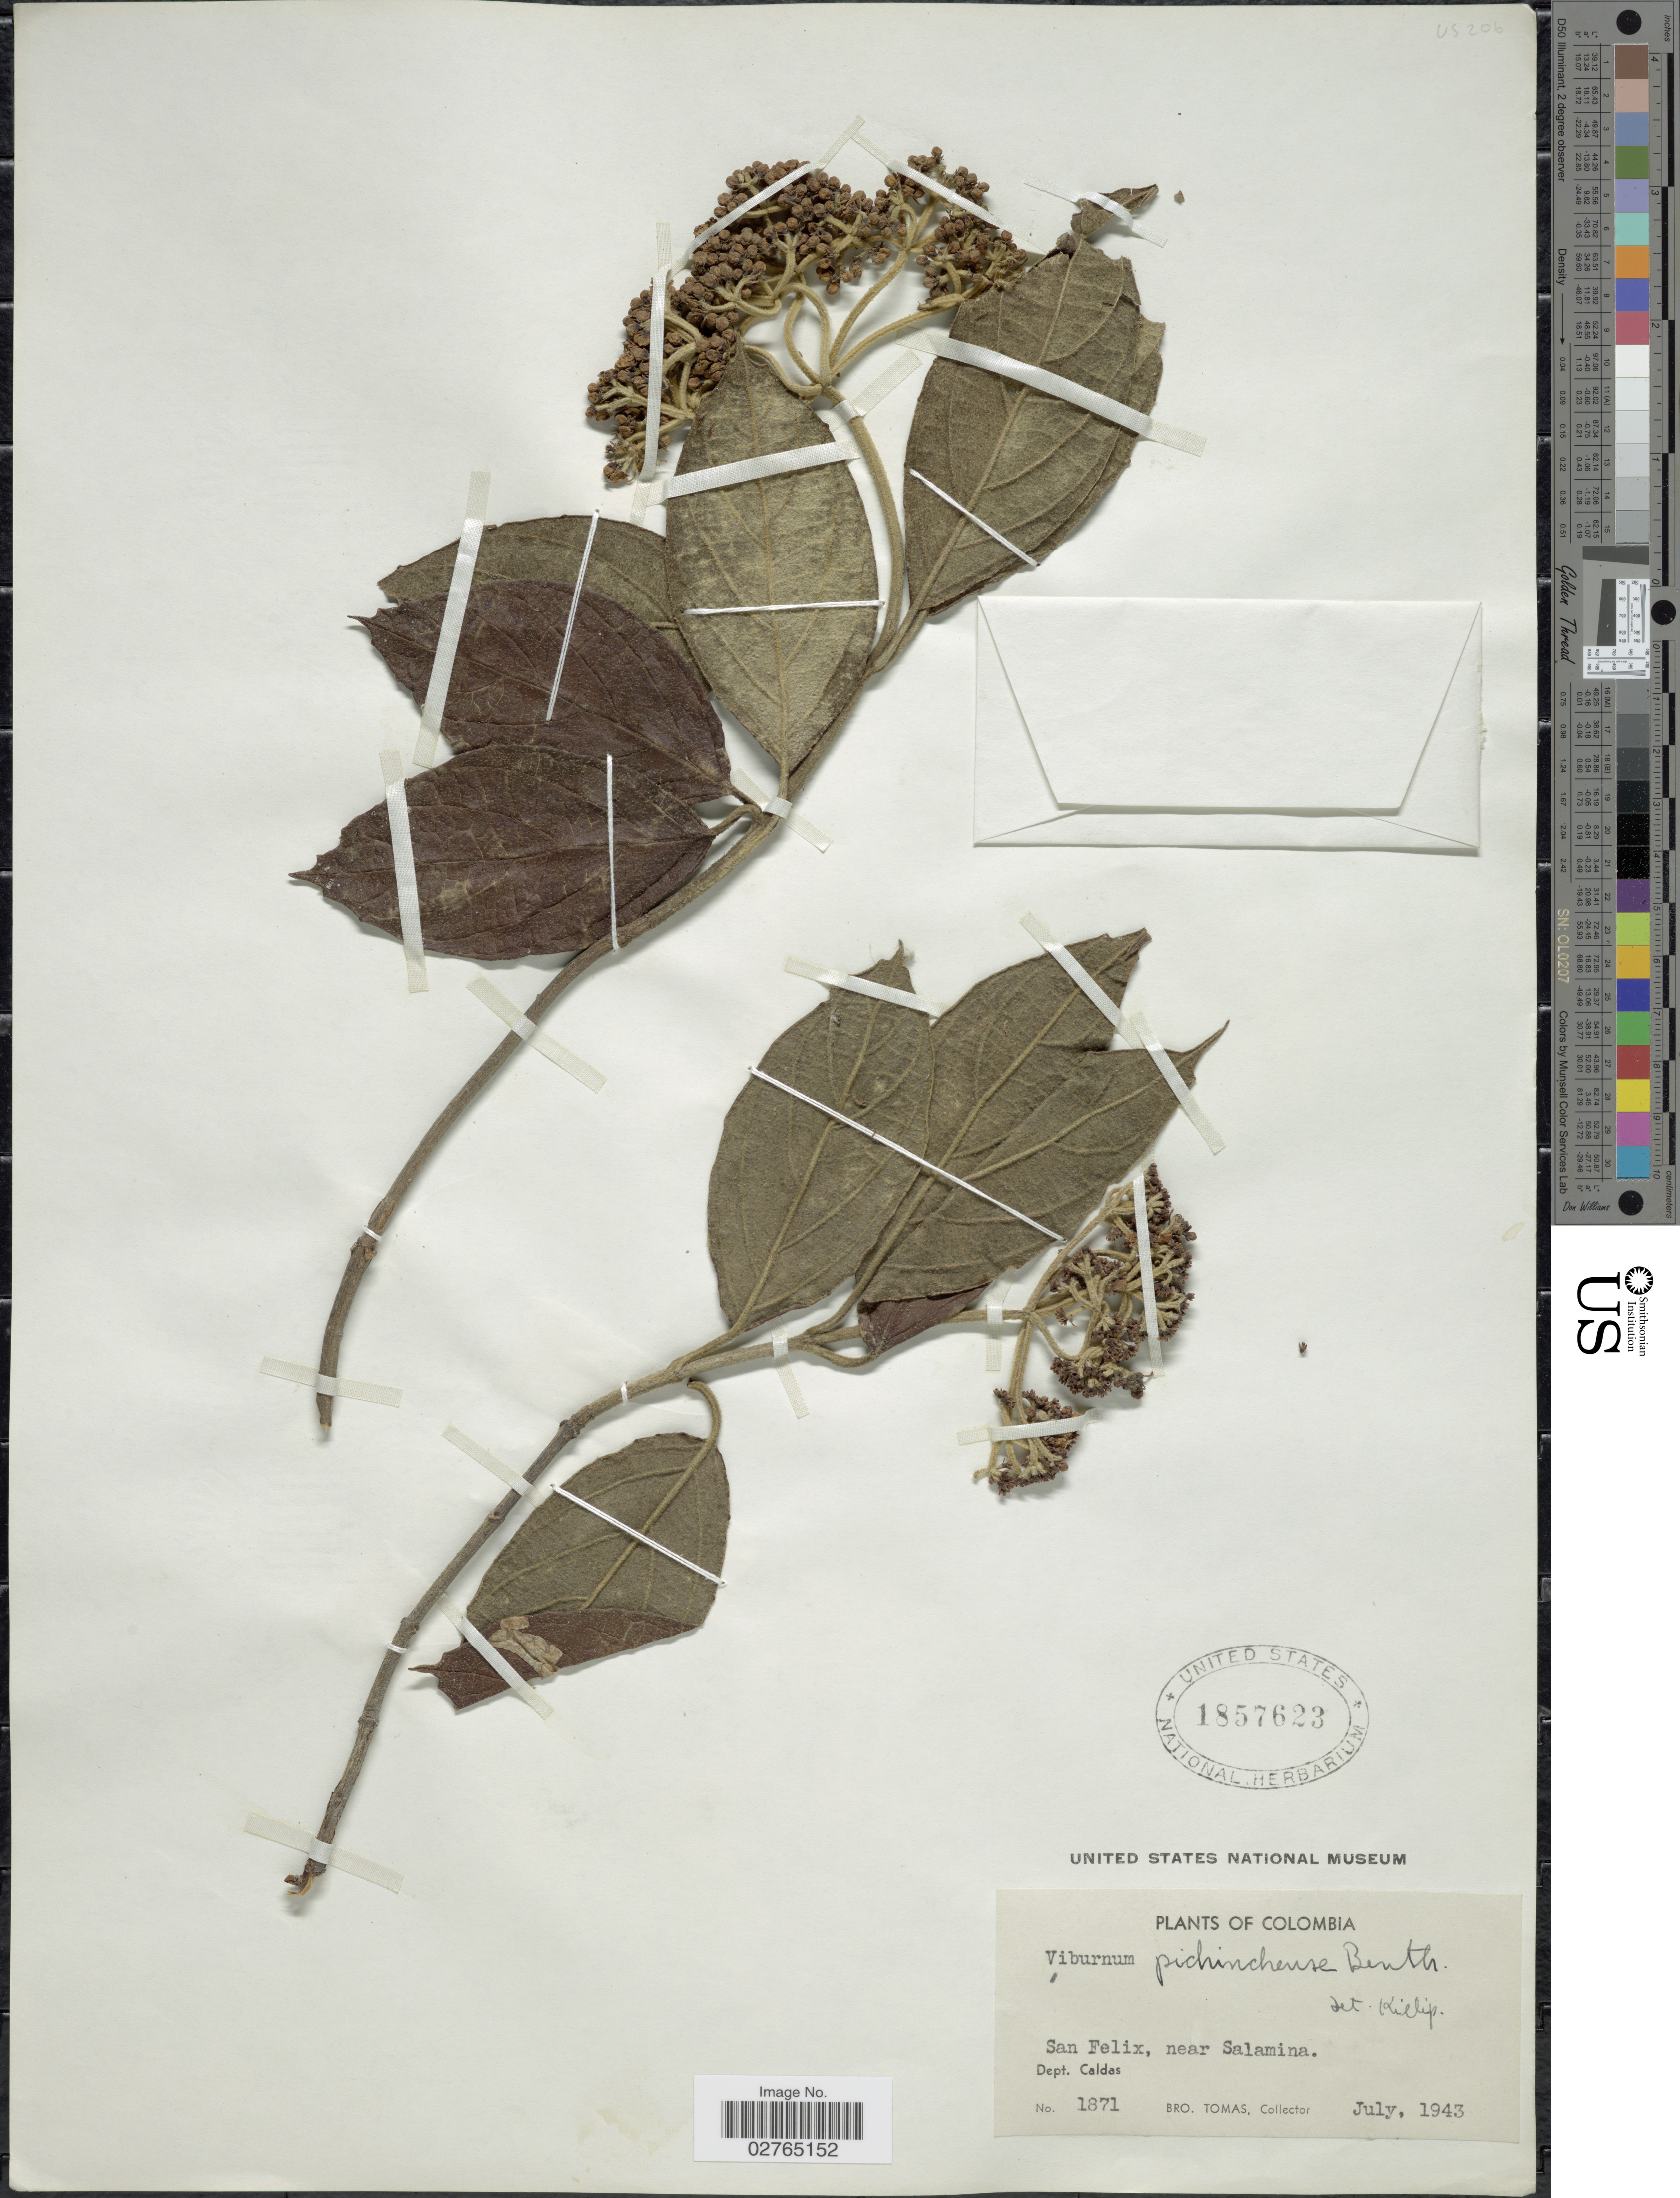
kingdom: Plantae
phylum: Tracheophyta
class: Magnoliopsida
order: Dipsacales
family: Viburnaceae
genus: Viburnum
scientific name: Viburnum pichinchense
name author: Benth.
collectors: B. Tomas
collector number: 1871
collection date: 1943-07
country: Colombia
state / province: Caldas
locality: San Felix, near Salamina. Dept. Caldas.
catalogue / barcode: US 1857623